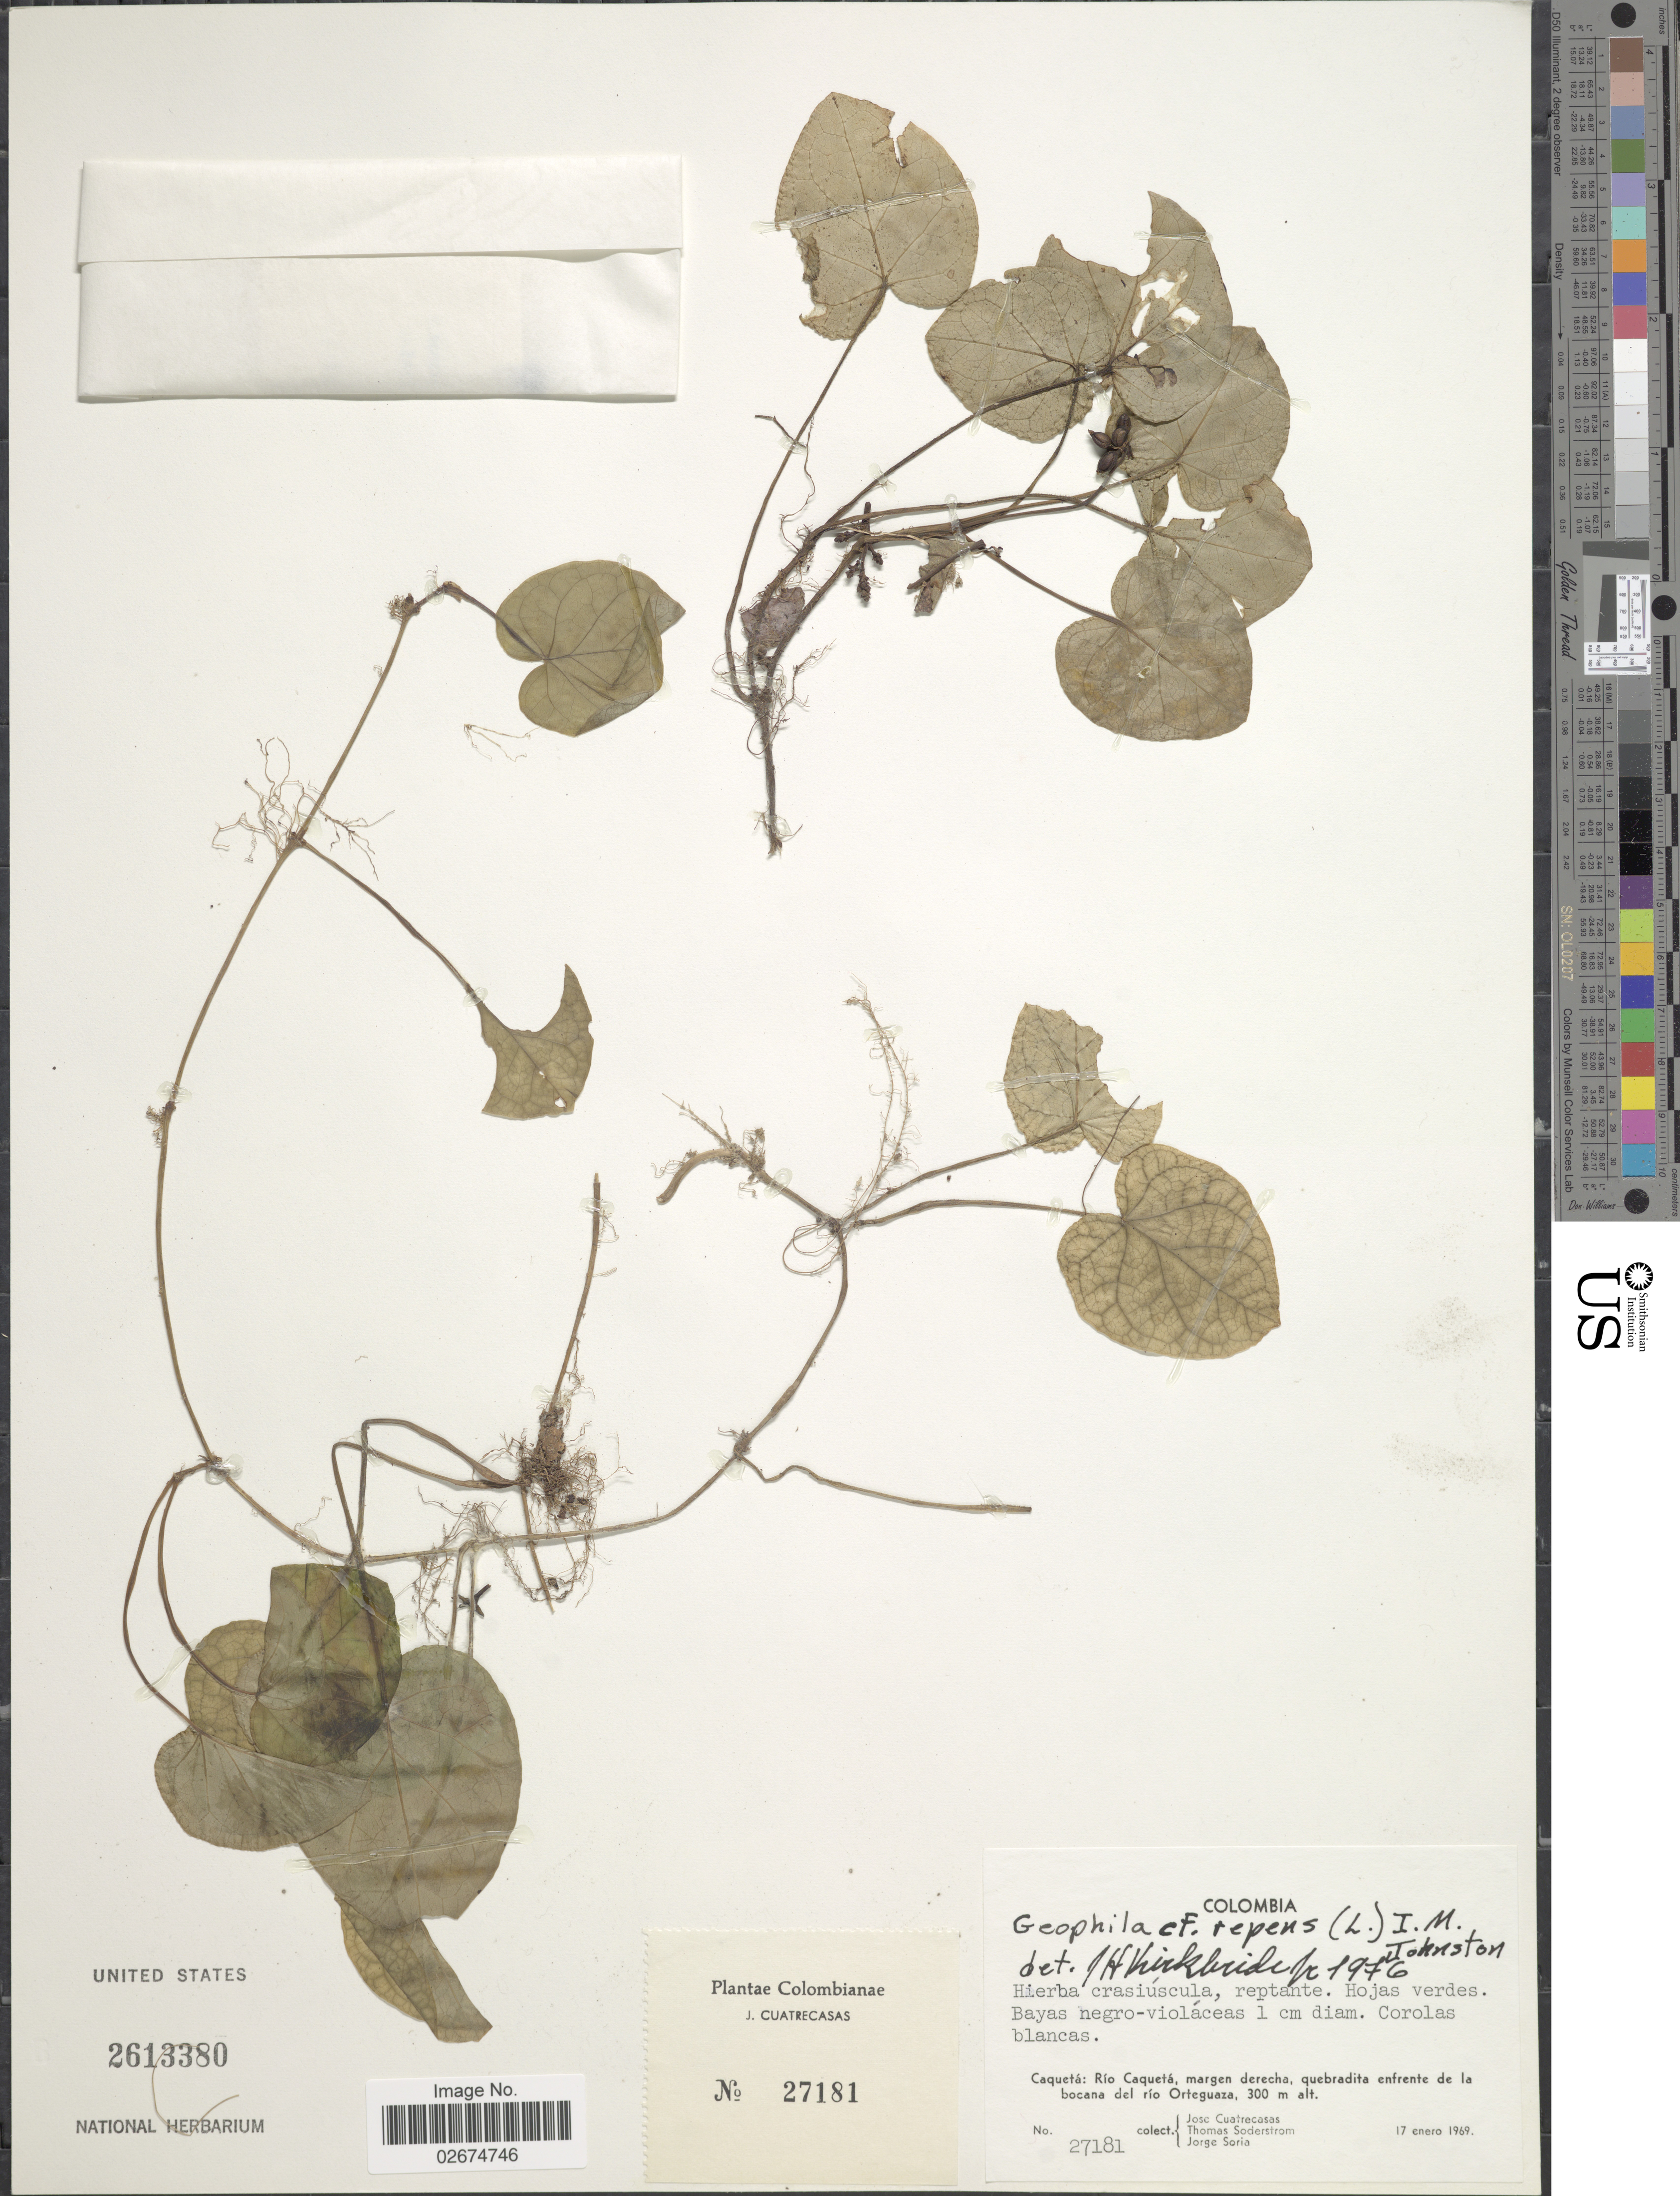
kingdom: Plantae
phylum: Tracheophyta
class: Magnoliopsida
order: Gentianales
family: Rubiaceae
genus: Carinta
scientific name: Carinta repens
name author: (L.) L.B. Sm. & Downs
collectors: J. Cuatrecasas, T. R. Soderstrom & J. Soria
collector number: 27181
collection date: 1969-01-17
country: Colombia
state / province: Caquetá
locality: Caqueta: Rio Caqueta, margen derecha, quebradita enfrente de la bocana del rio Orteguaza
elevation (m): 300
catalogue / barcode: US 2613380